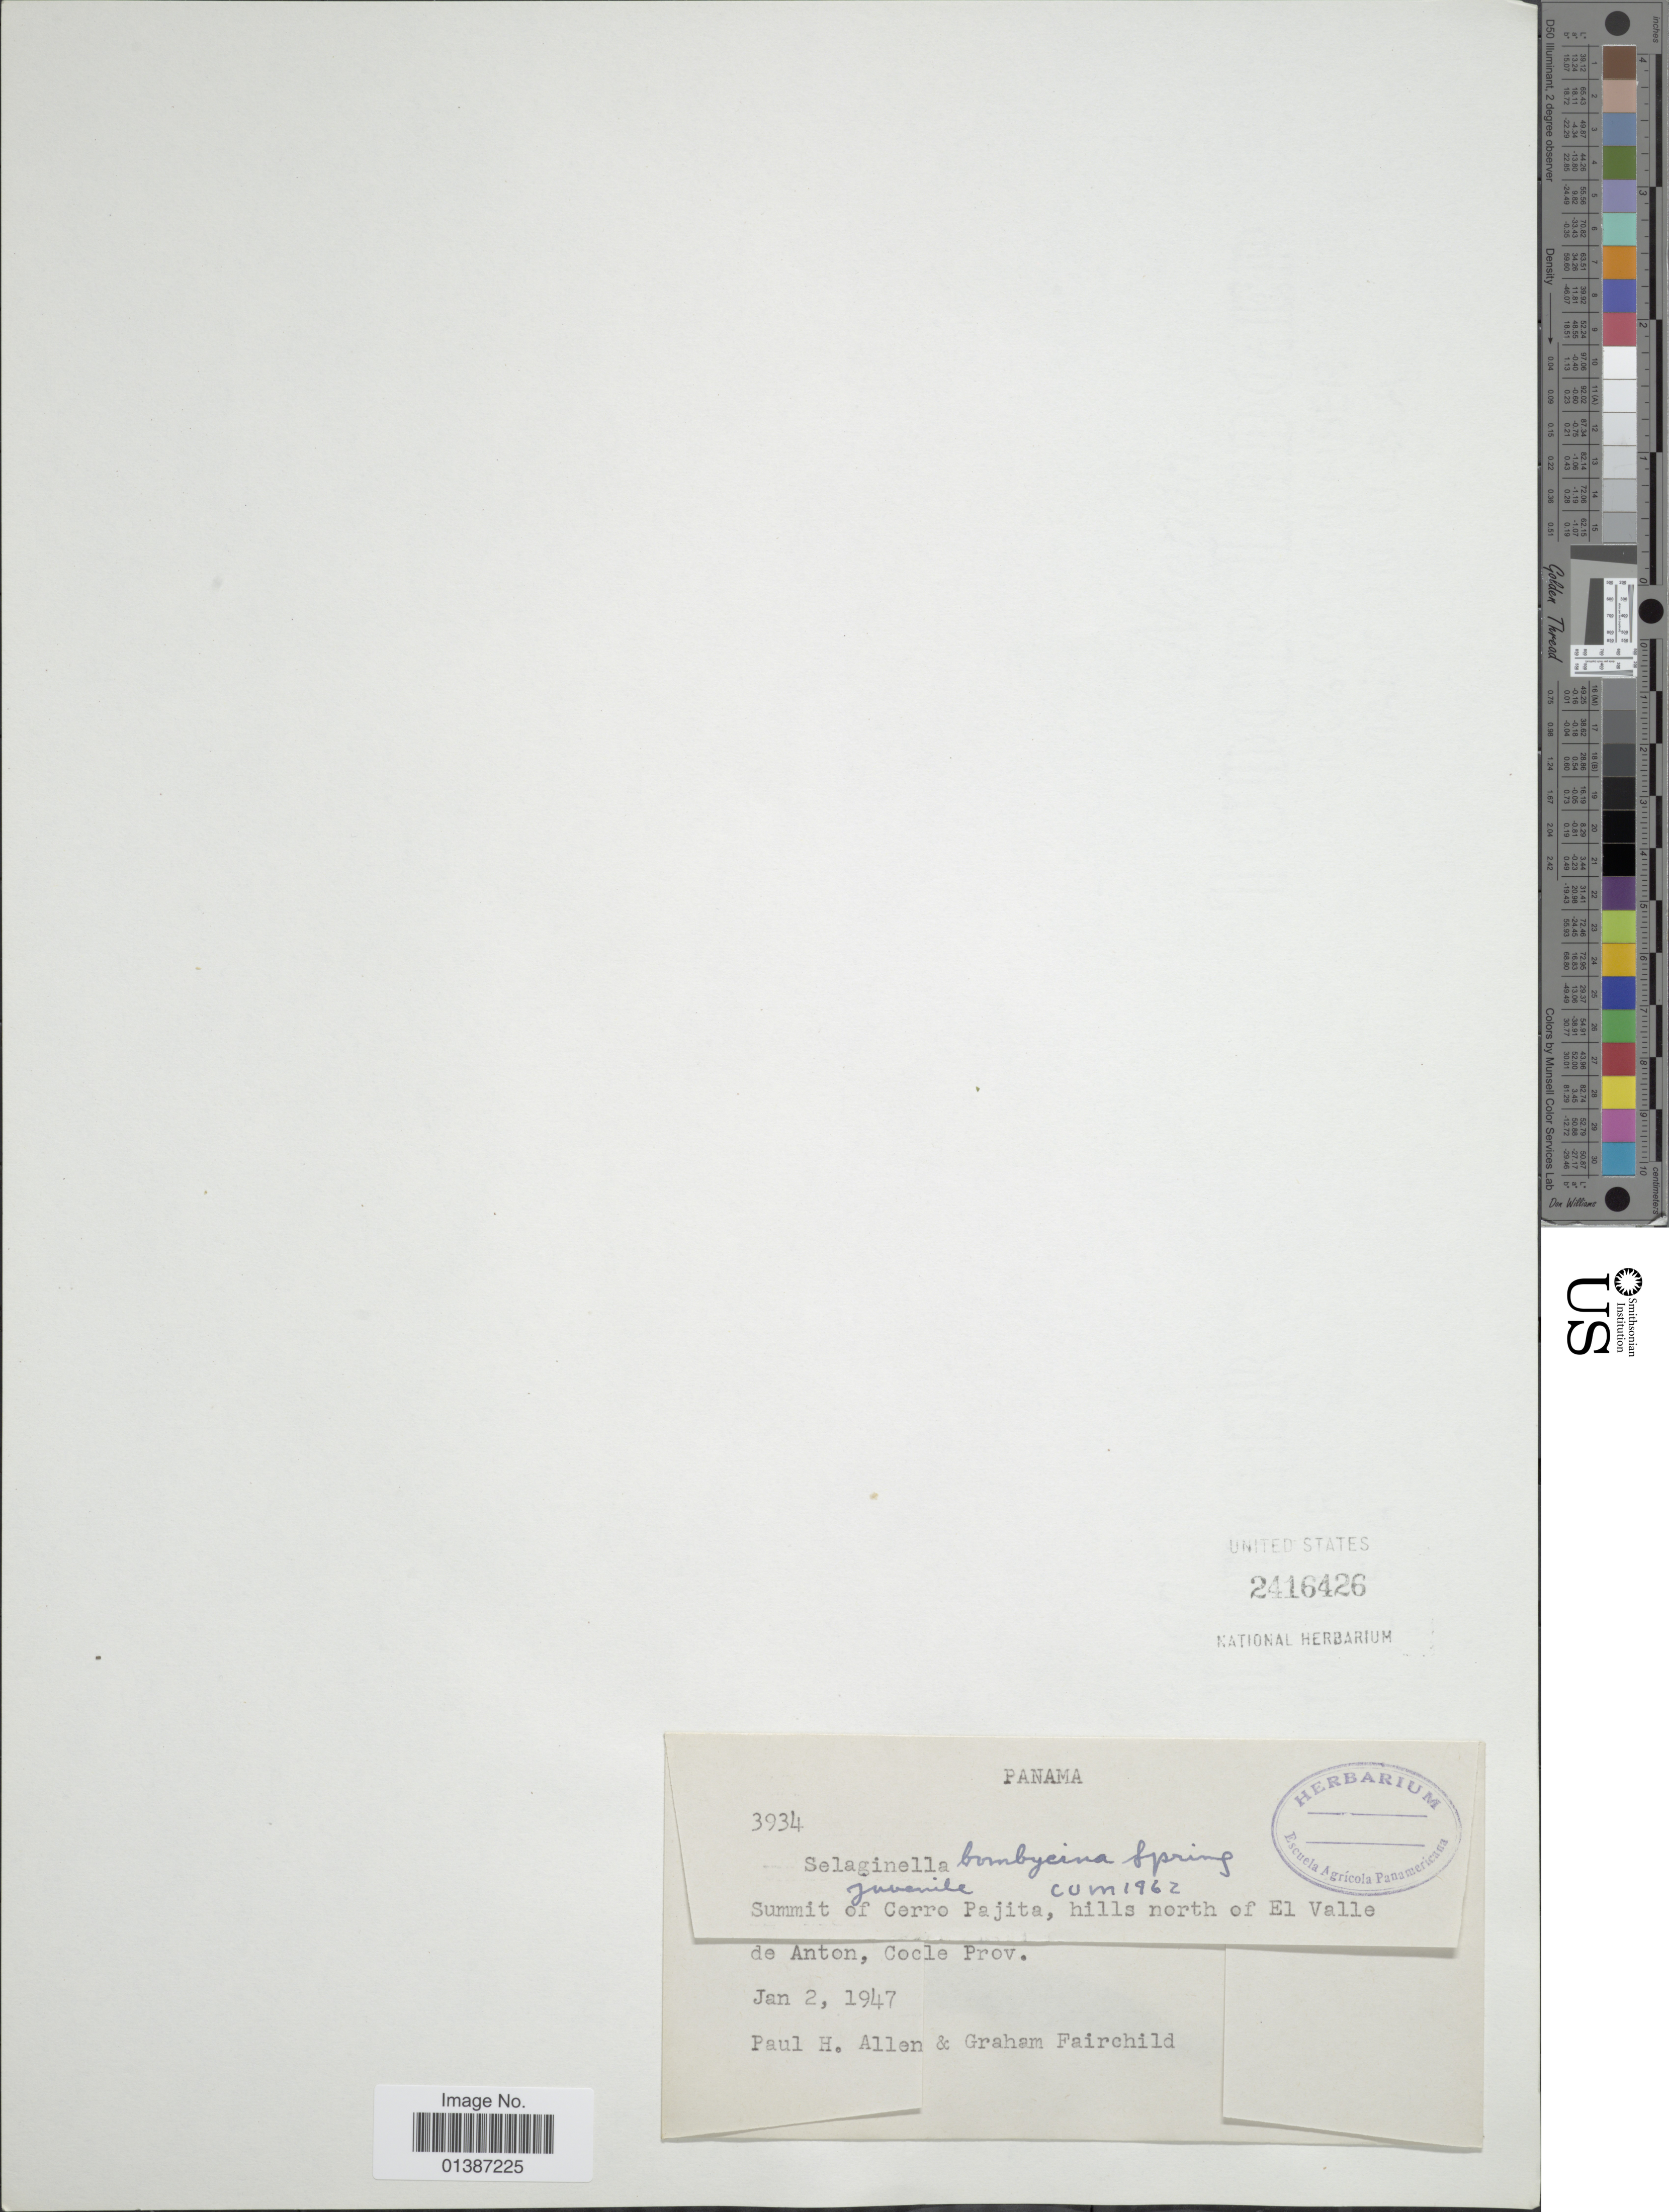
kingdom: Plantae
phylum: Tracheophyta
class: Lycopodiopsida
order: Selaginellales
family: Selaginellaceae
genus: Selaginella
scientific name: Selaginella chrysoleuca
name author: Spring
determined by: Valdespino, I. A., (PMA), Universidad de Panama (PANAMA)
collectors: P. H. Allen & G. Fairchild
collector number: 3934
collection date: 1947-01-02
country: Panama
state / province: Coclé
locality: Summit of Cerro Pajita, hills north of AEl Valle de Anton, Cocle Prov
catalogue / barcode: US 2416426